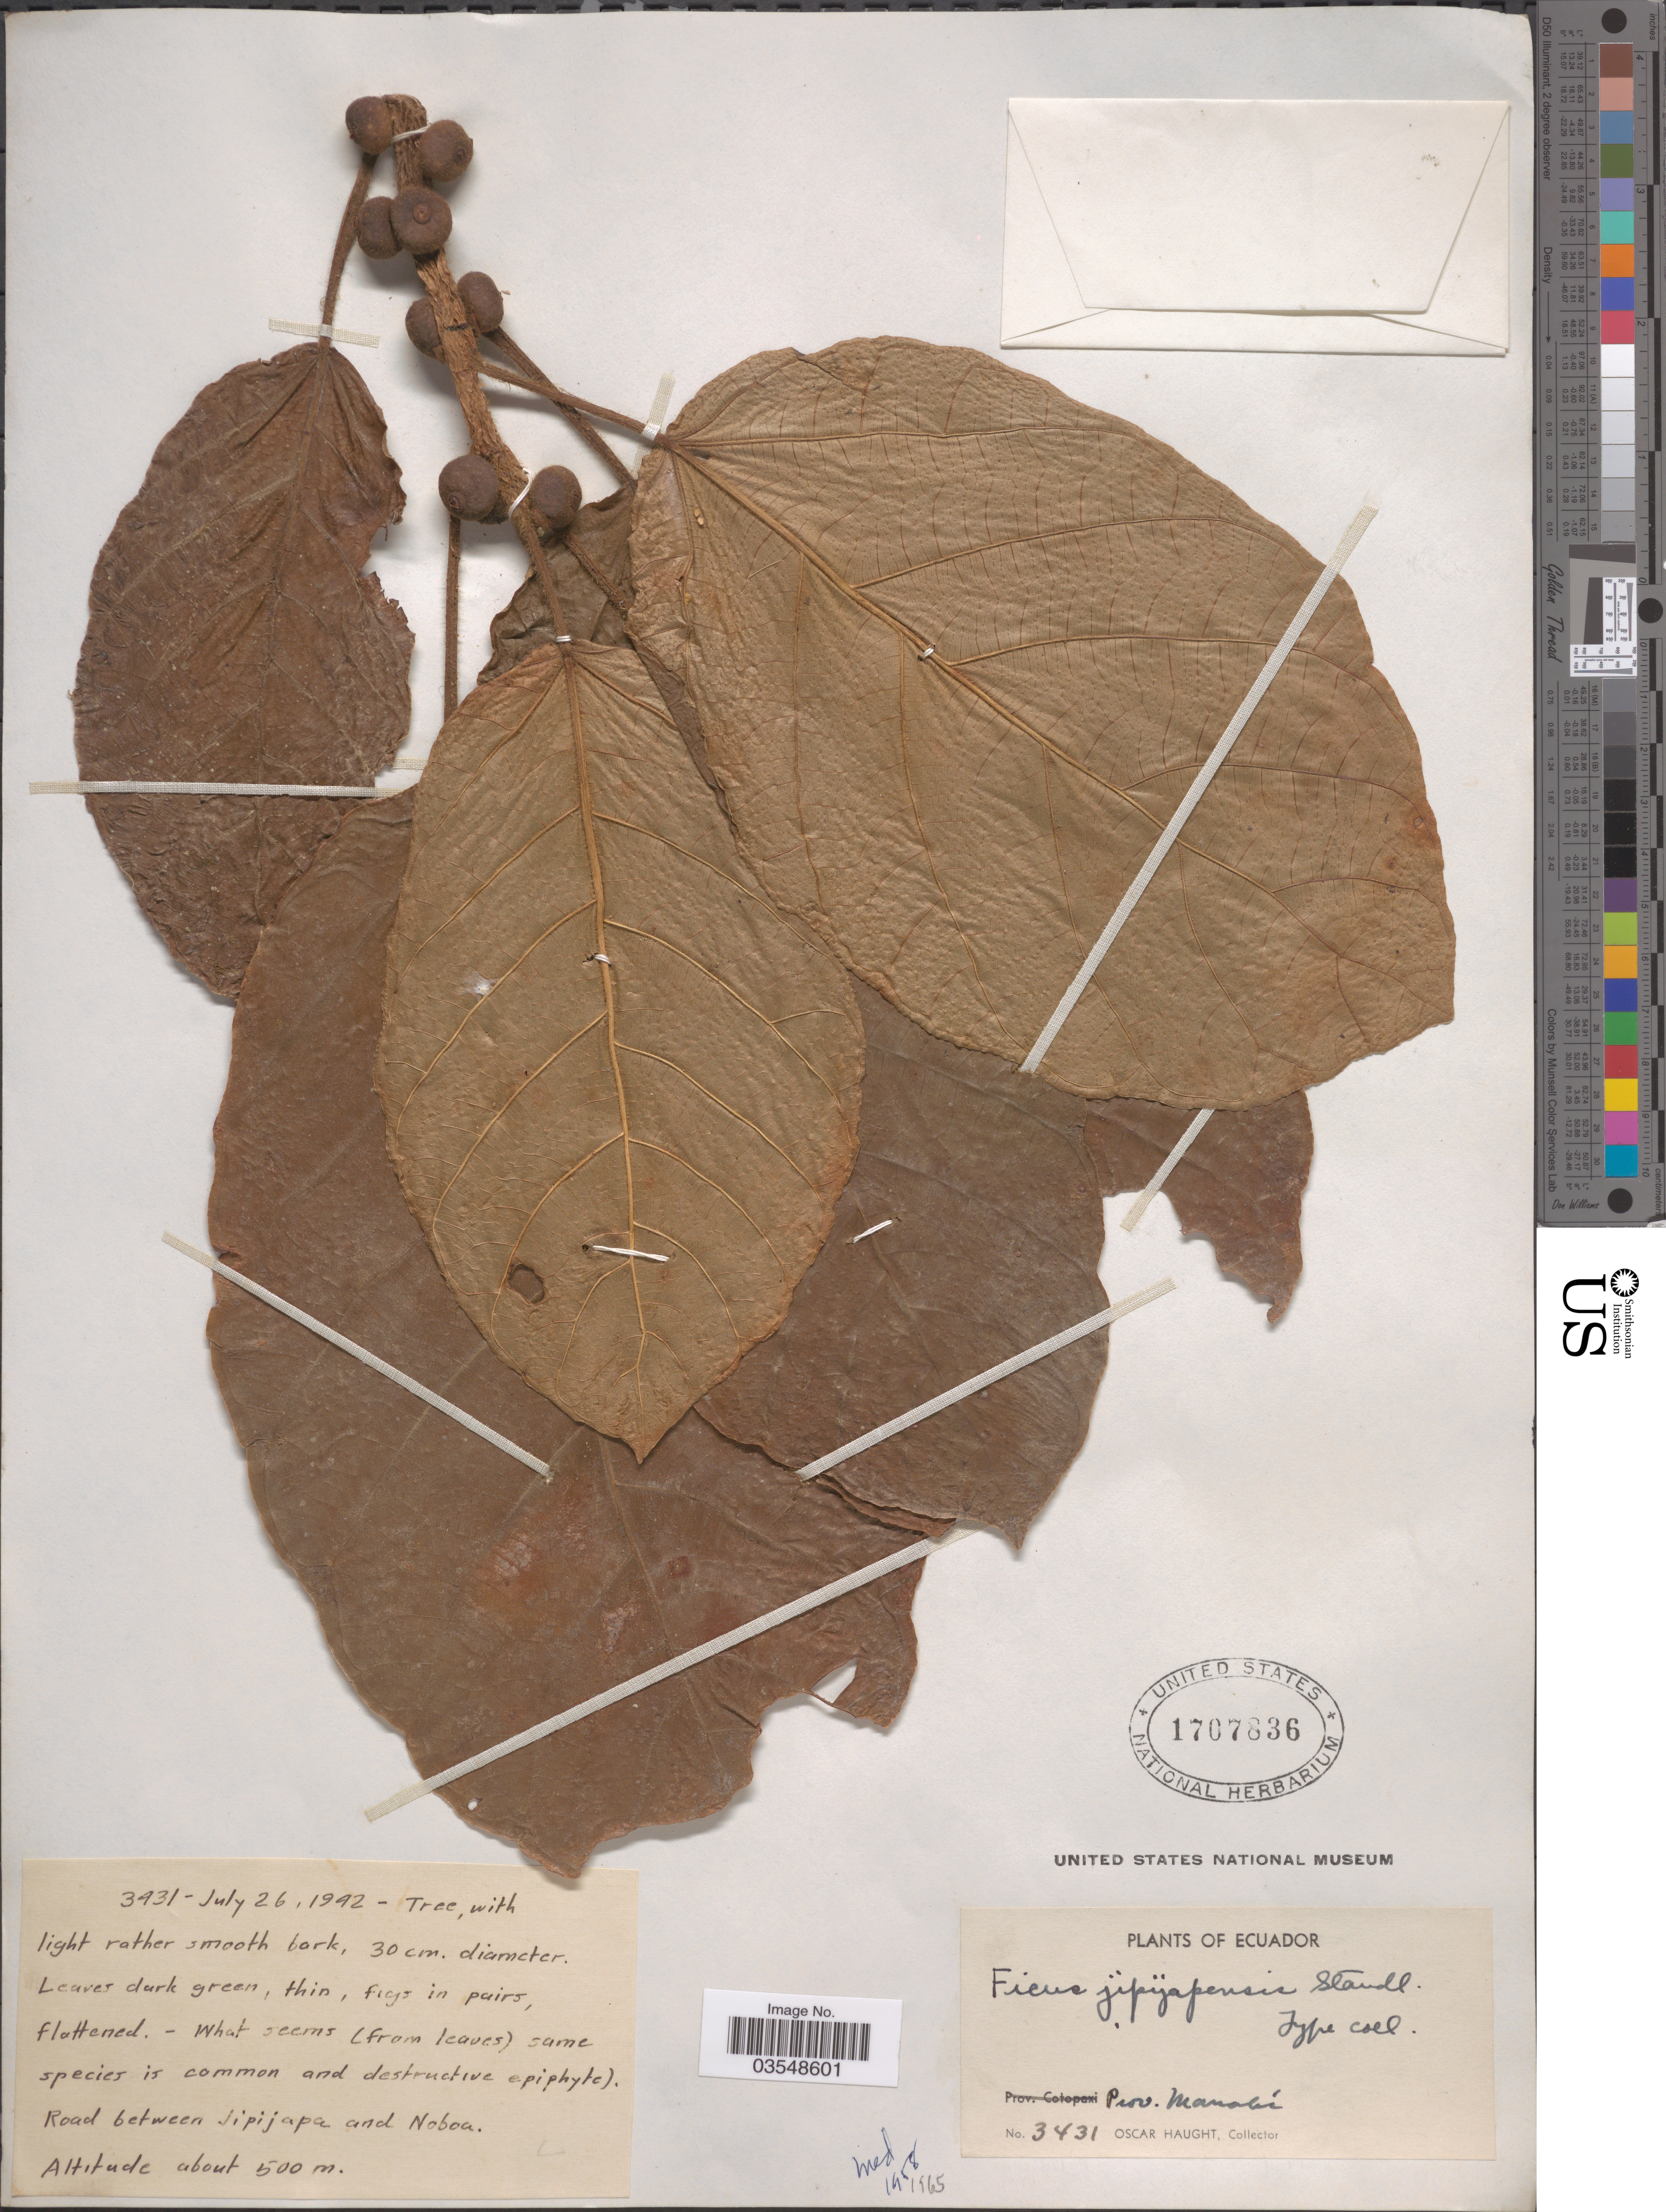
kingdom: Plantae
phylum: Tracheophyta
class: Magnoliopsida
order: Rosales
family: Moraceae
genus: Ficus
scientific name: Ficus tumacana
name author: Dugand G.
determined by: Cardoso Pederneiras, L.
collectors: O. L. Haught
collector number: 3431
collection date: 1942-07-26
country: Ecuador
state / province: Manabí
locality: Road between Jipijapa and Noboa.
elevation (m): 500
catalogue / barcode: US 1707836